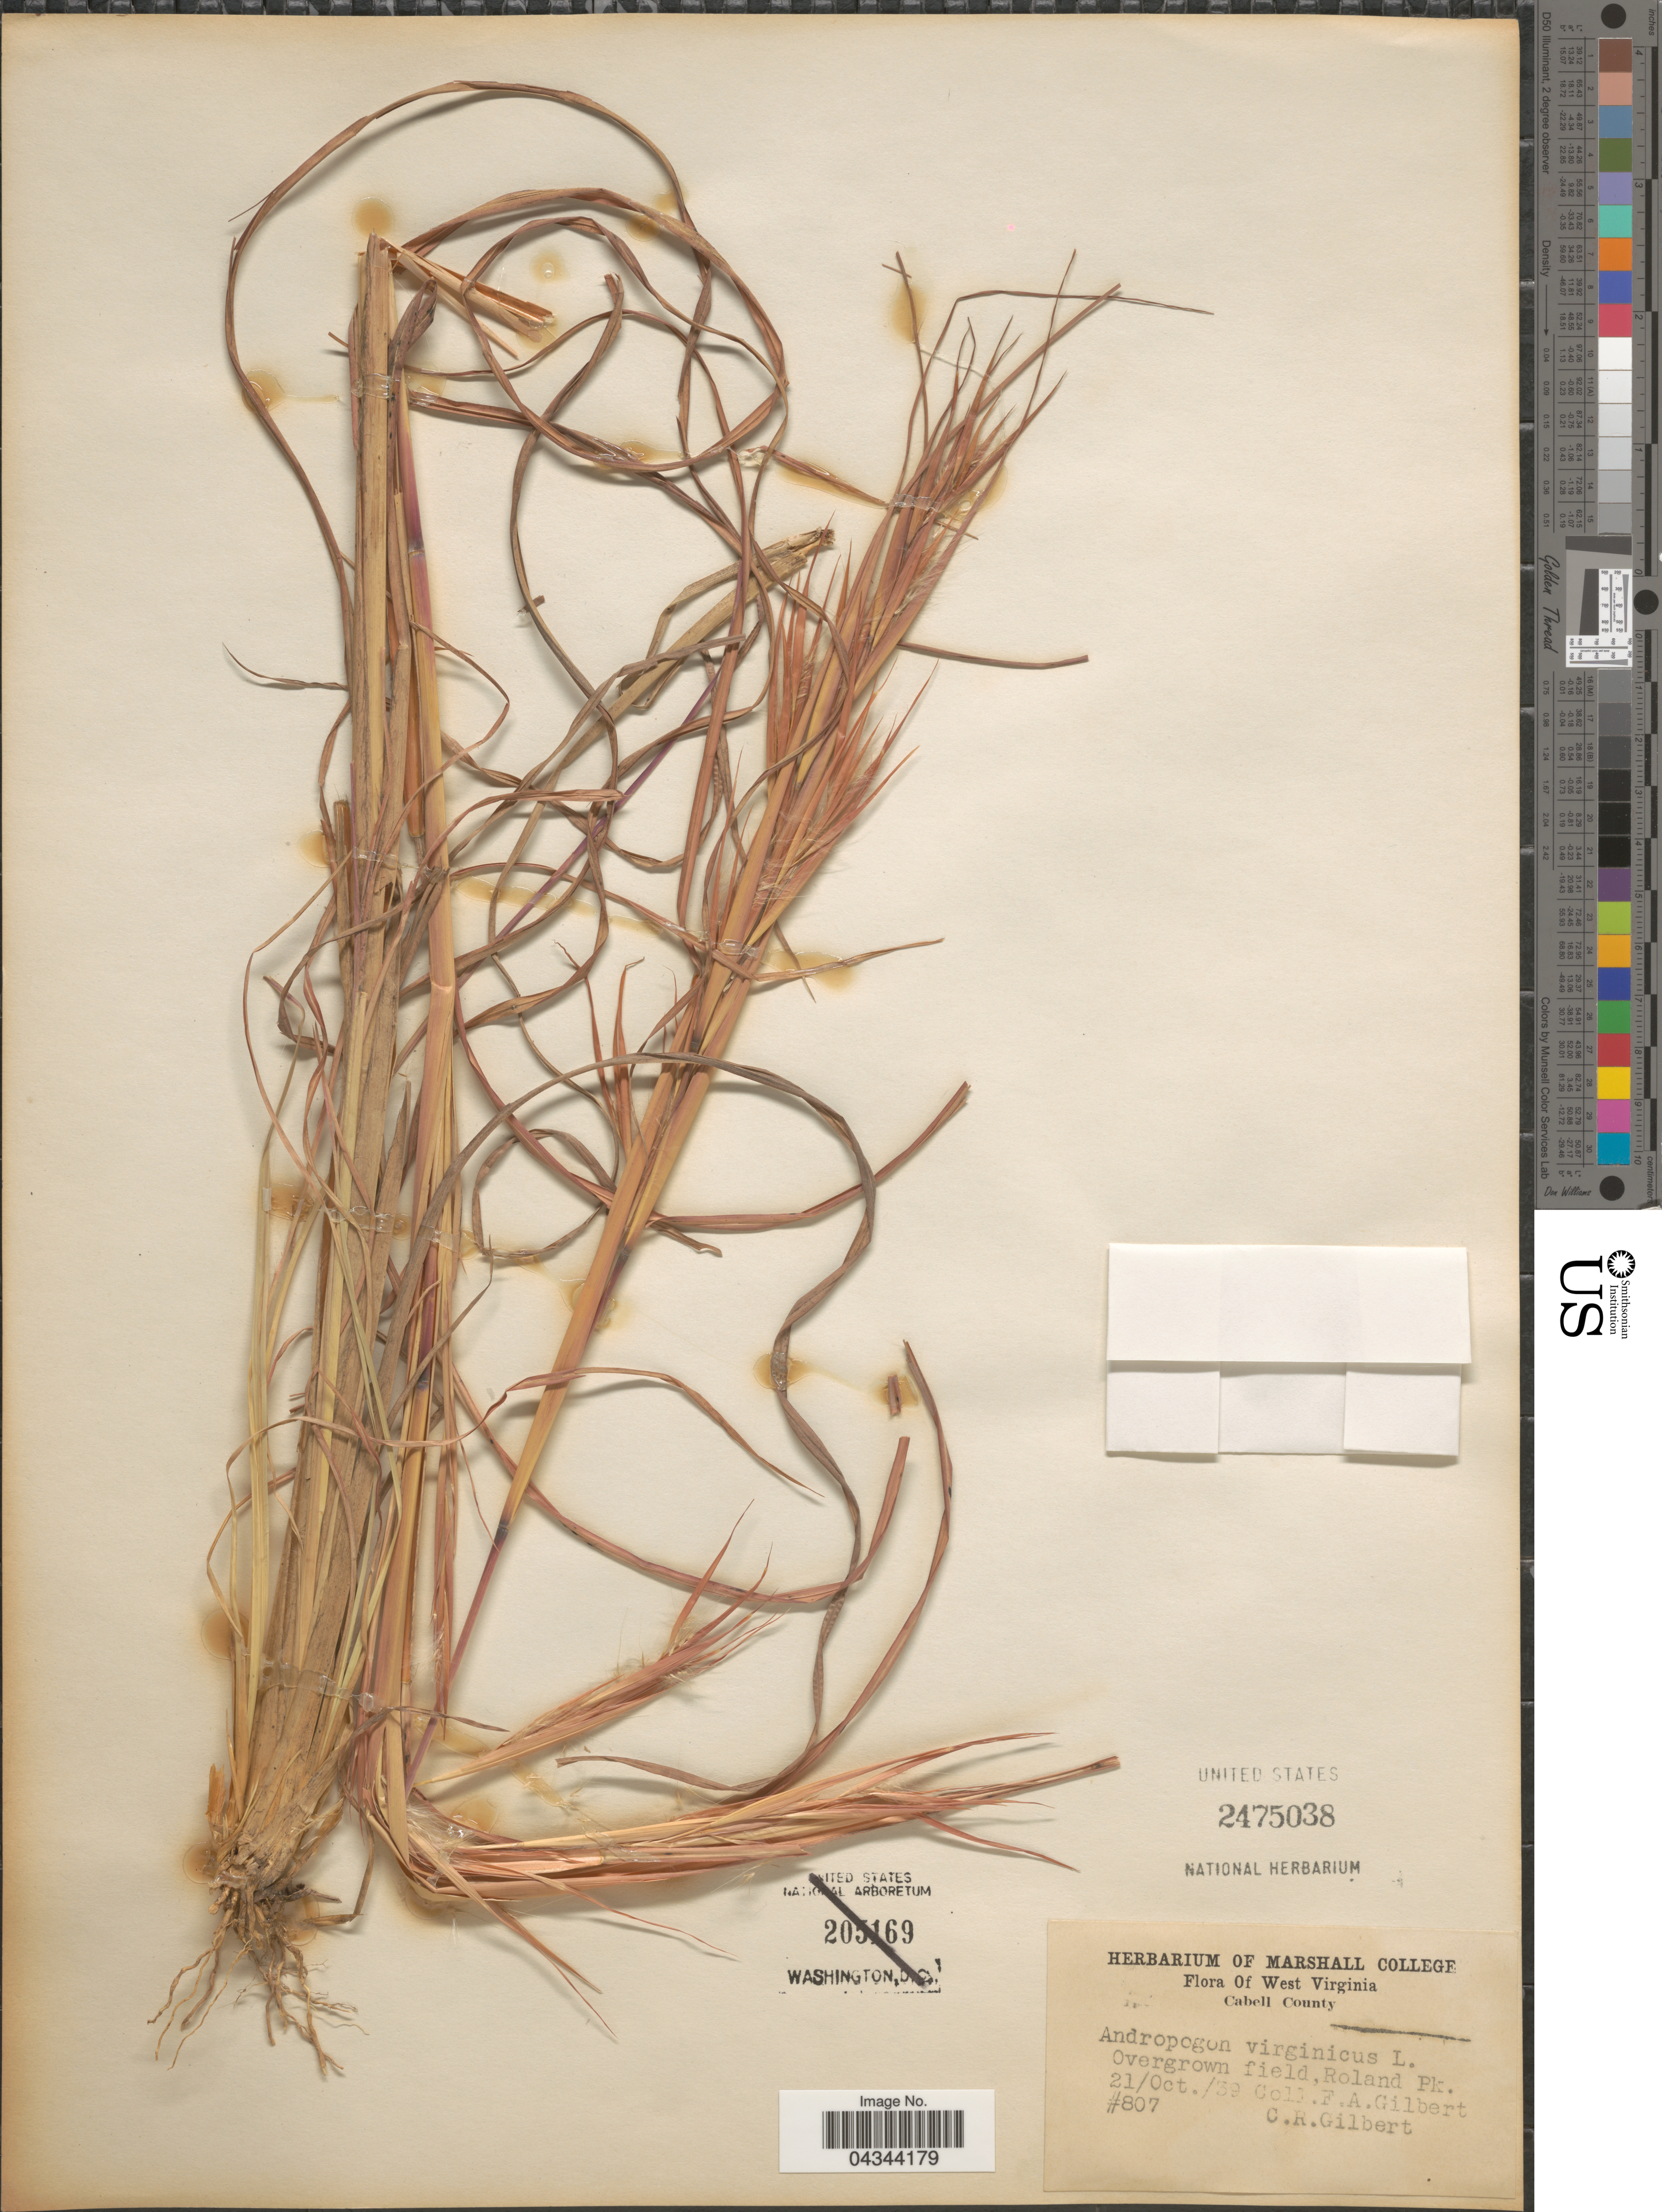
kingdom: Plantae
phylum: Tracheophyta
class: Liliopsida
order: Poales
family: Poaceae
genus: Andropogon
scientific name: Andropogon virginicus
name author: L.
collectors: F. A. Gilbert & C. Gilbert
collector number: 807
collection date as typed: Transcribed d/m/y: 21/10/39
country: United States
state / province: West Virginia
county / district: Cabell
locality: Cabell County. Overgrown field, Roland.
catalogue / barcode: US 2475038